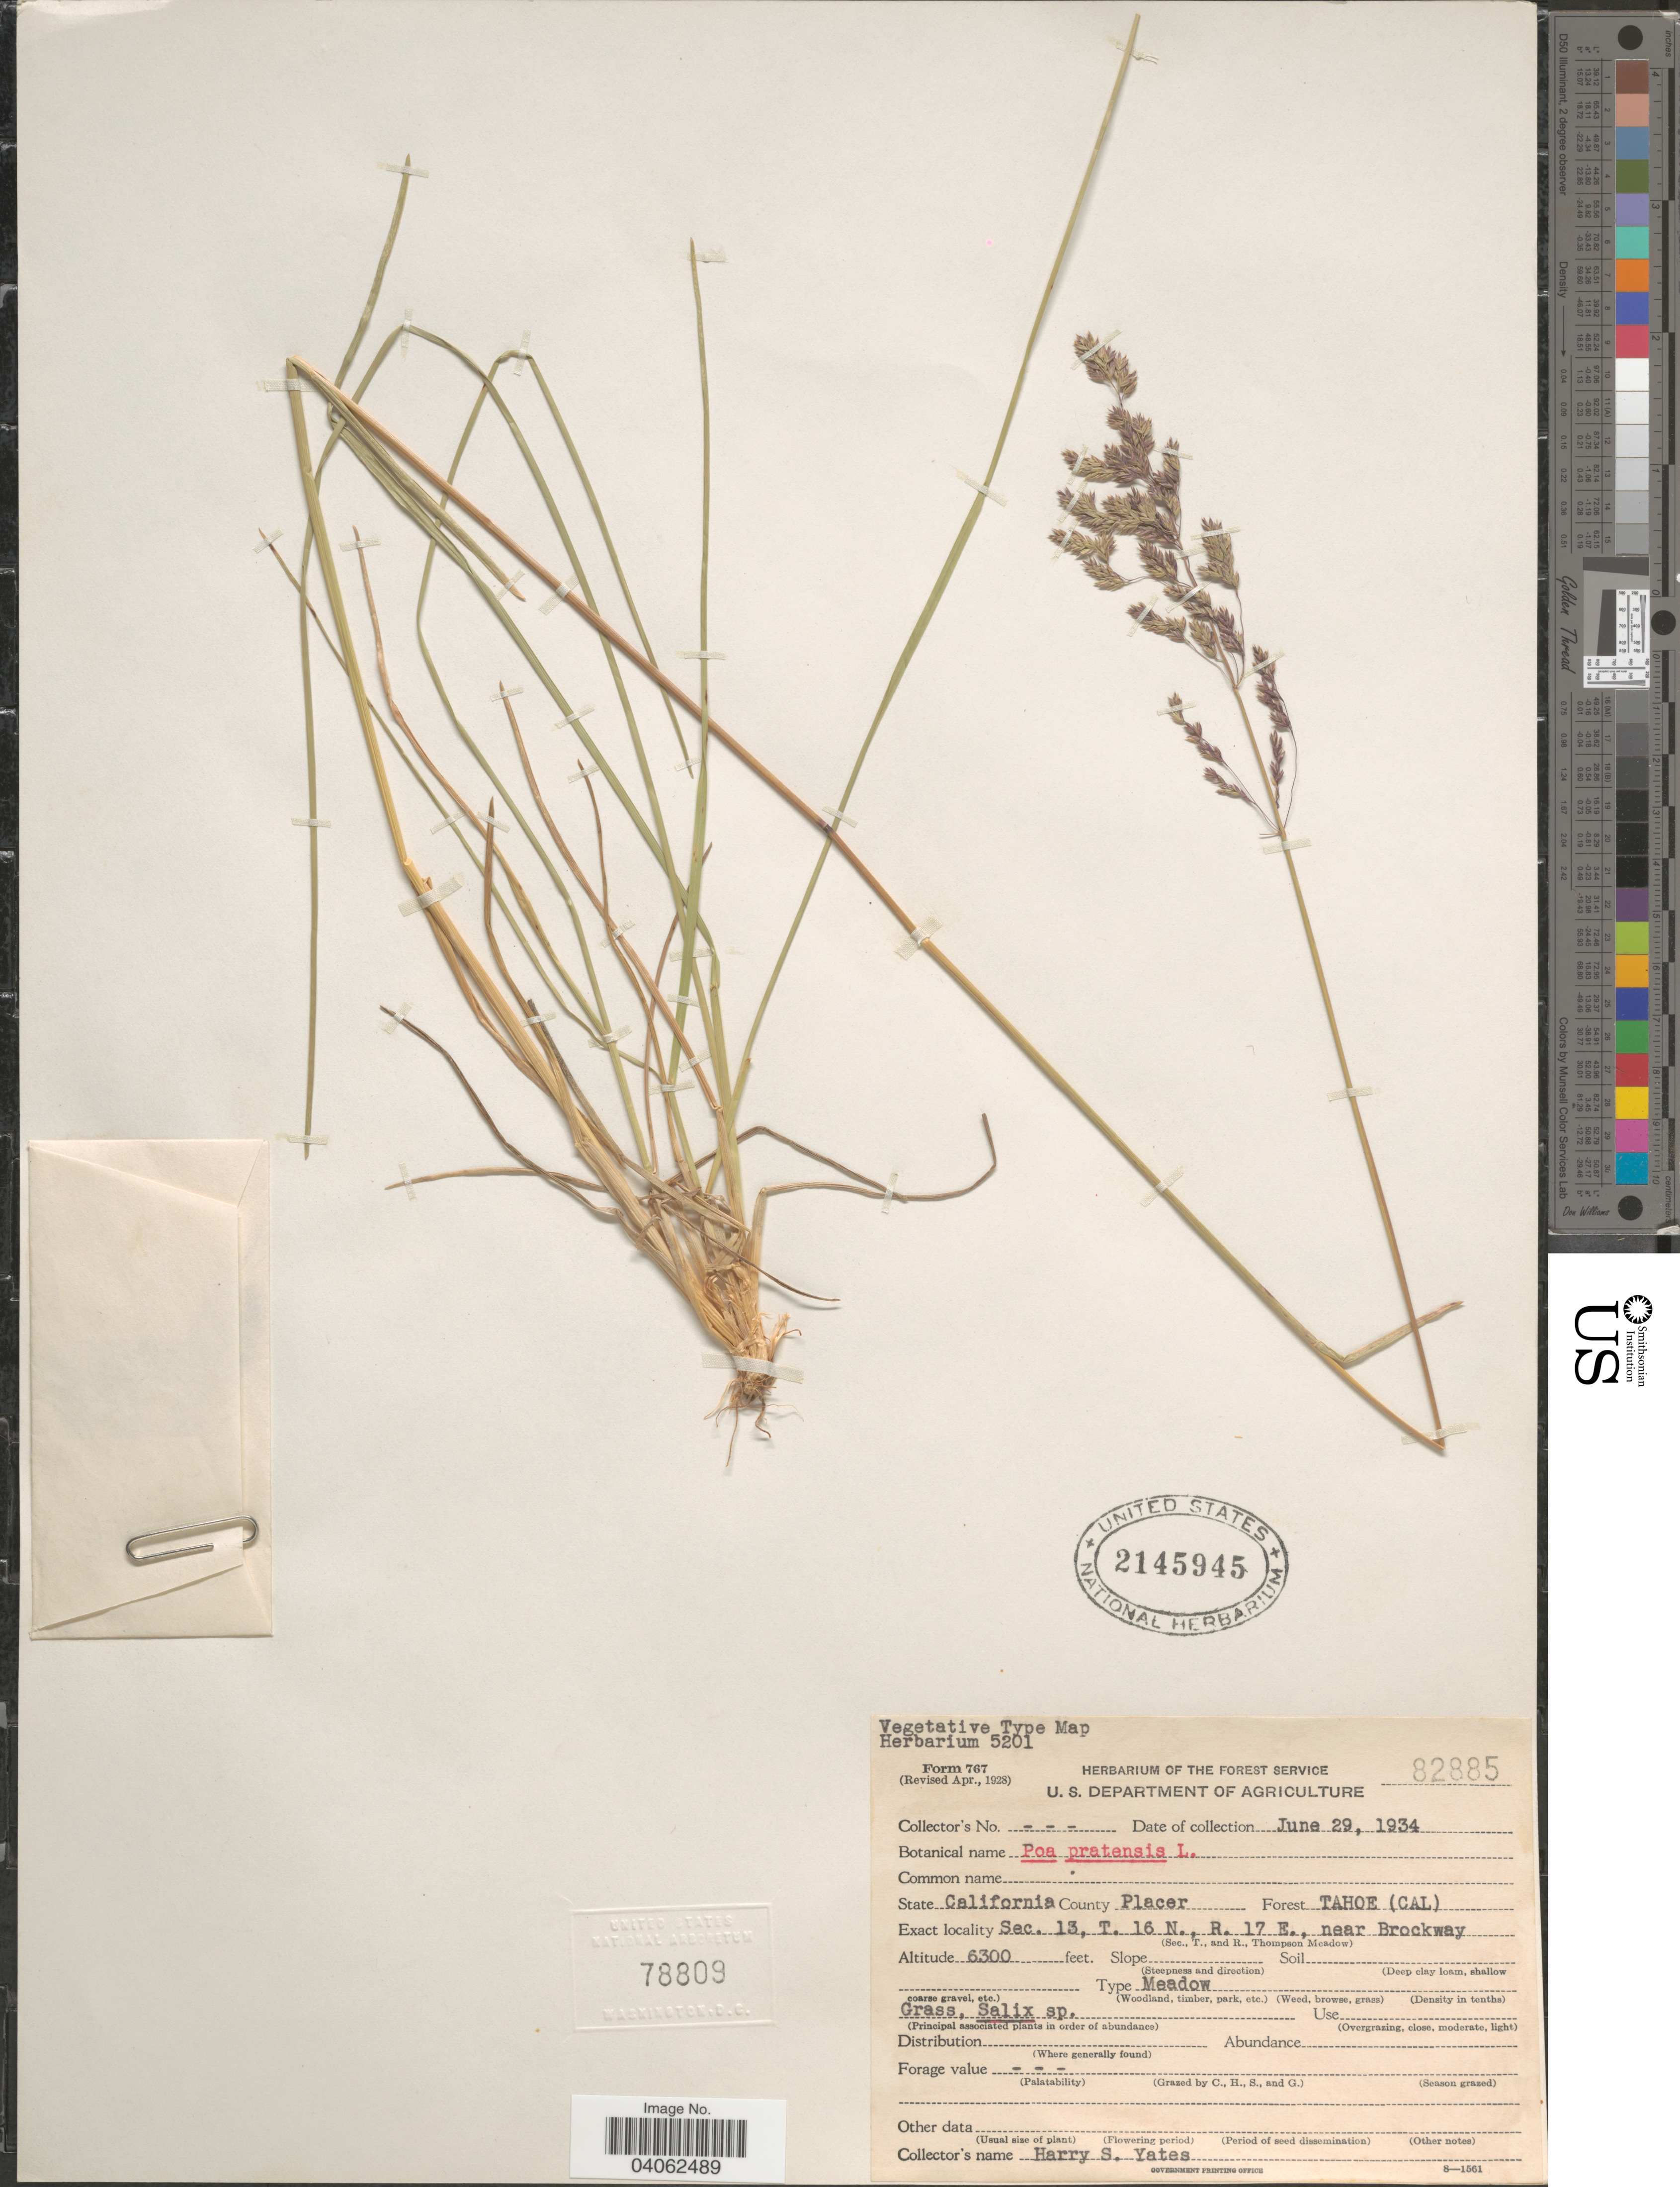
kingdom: Plantae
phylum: Tracheophyta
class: Liliopsida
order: Poales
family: Poaceae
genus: Poa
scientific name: Poa pratensis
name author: L.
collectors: H. S. Yates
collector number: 82885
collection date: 1934-06-29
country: United States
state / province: California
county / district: Placer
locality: County Placer. Forest Tahoe (Cal). Sec. 13, T.16N., R. 17E., near Brockway.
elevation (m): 1920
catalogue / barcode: US 2145945